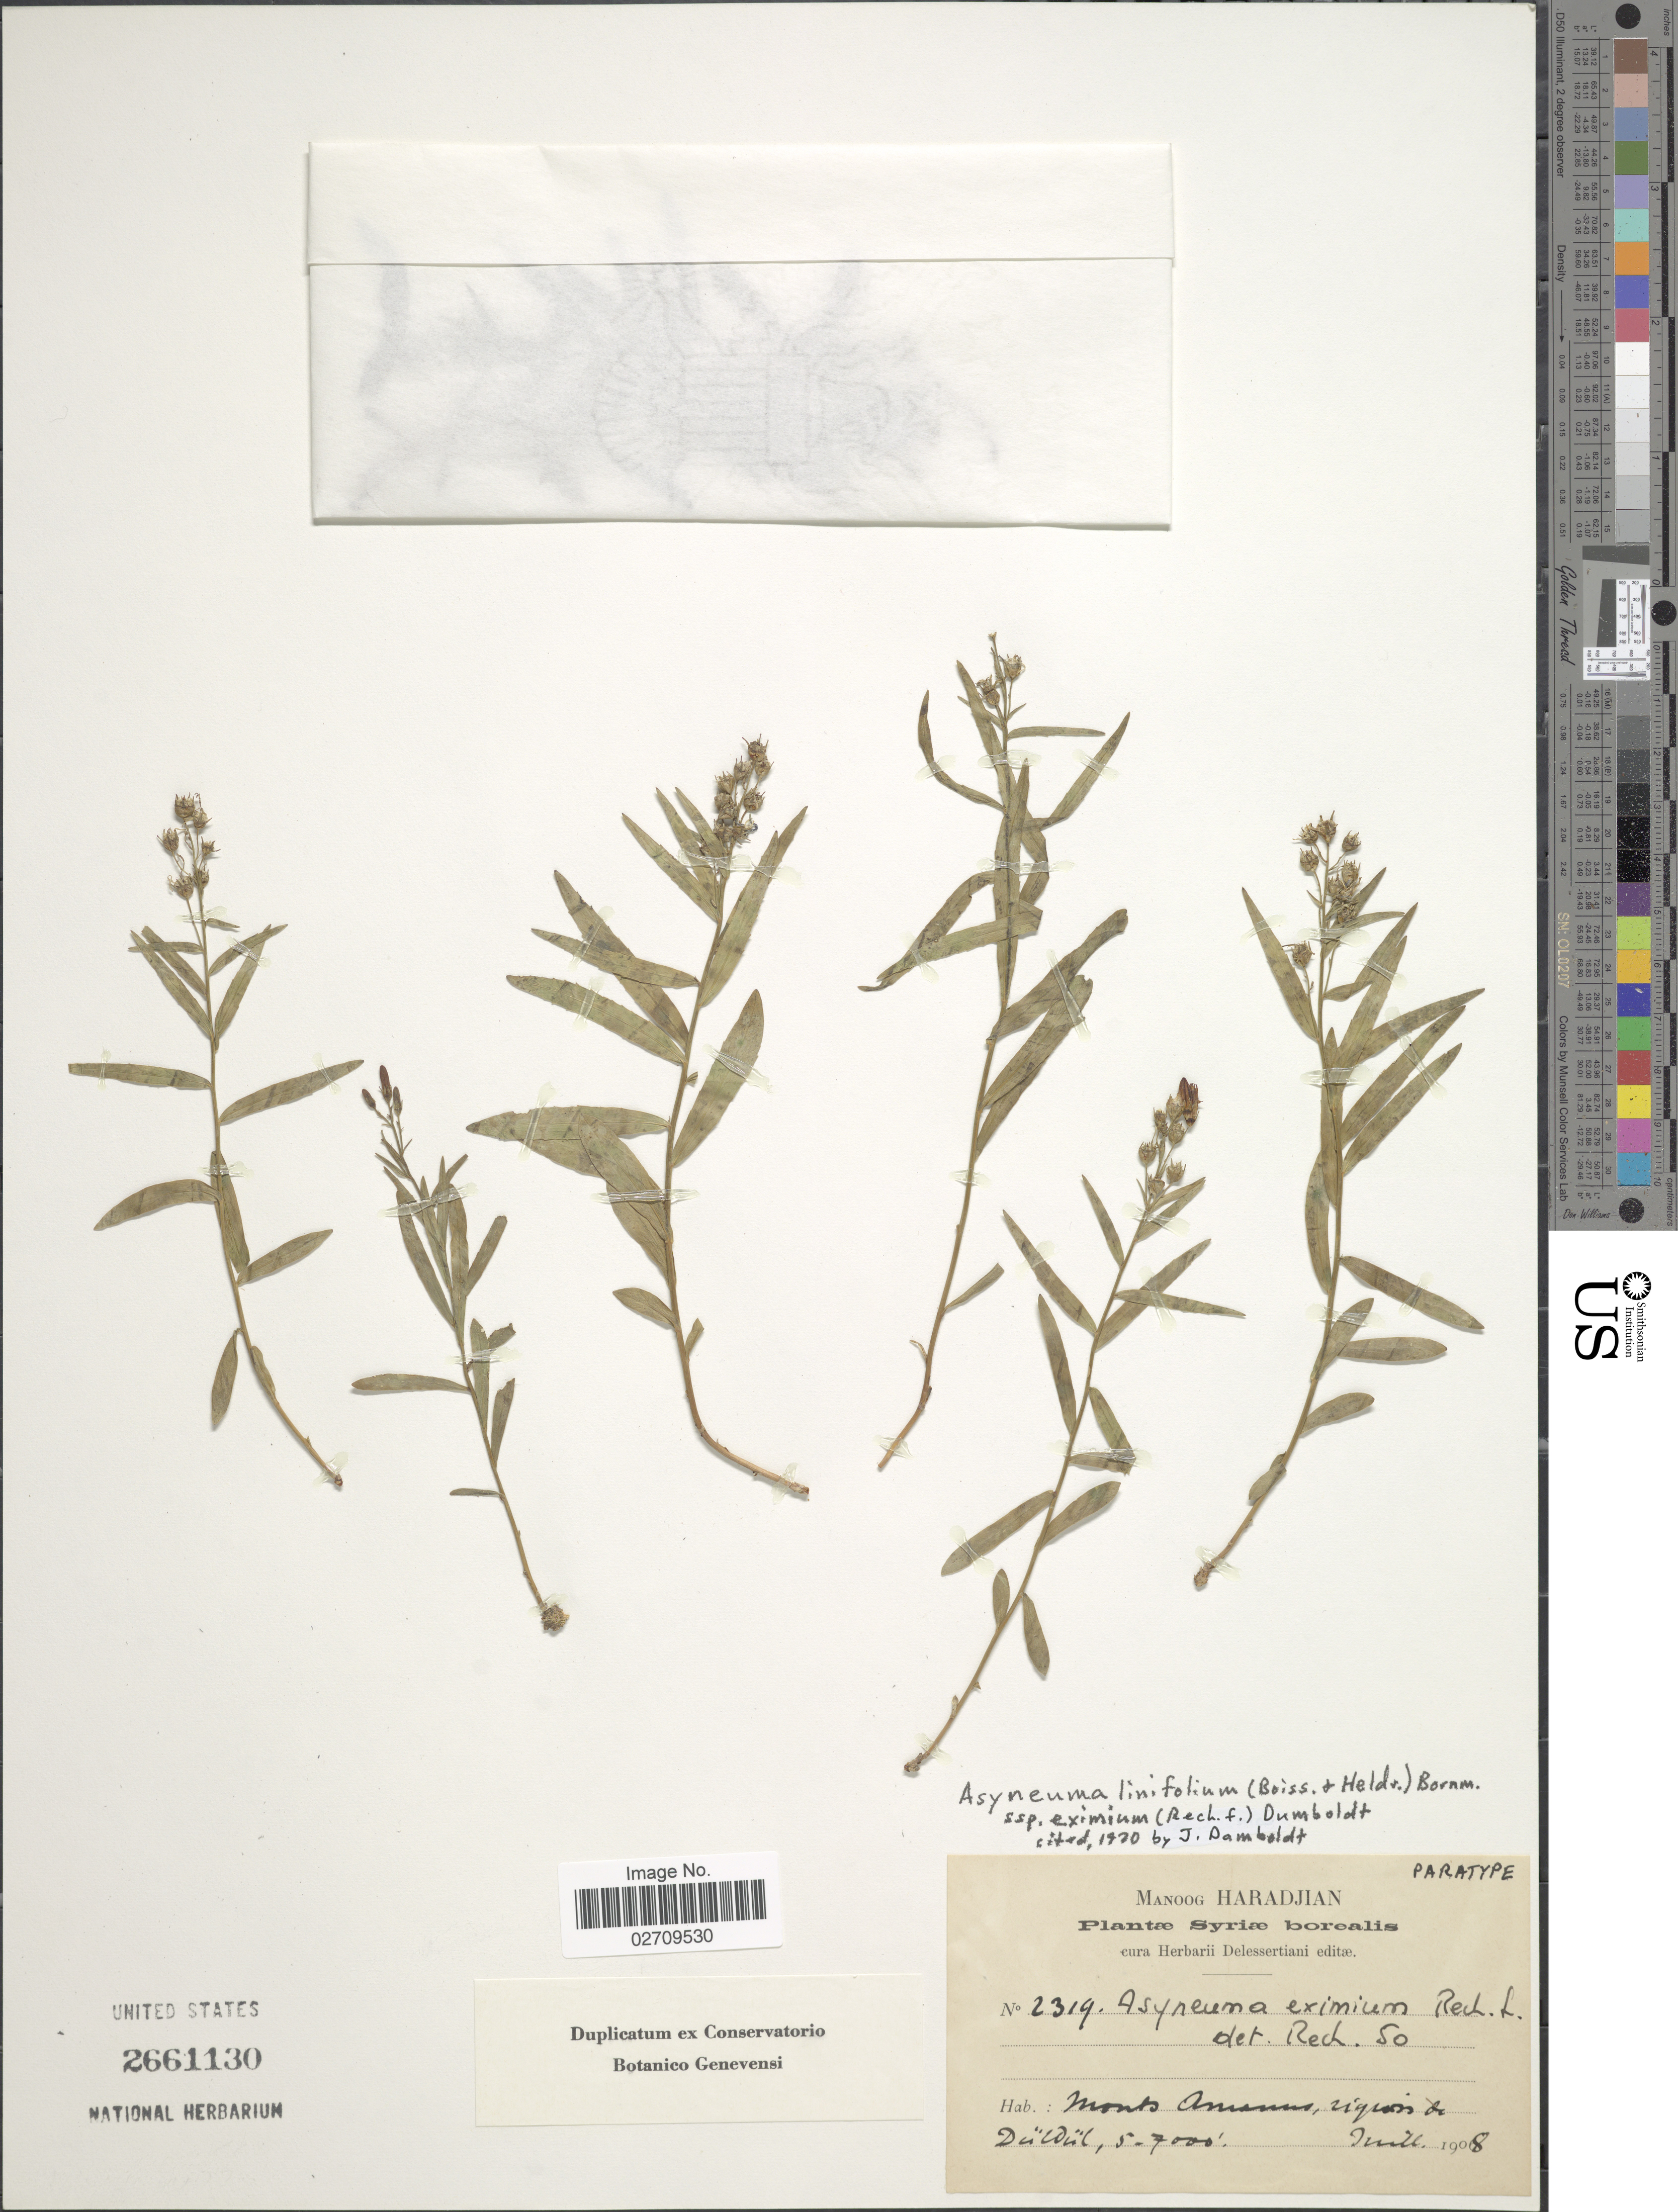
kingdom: Plantae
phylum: Tracheophyta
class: Magnoliopsida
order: Asterales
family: Campanulaceae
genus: Asyneuma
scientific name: Asyneuma limonifolium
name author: (L.) Janch.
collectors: M. Haradjian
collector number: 2319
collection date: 1908-06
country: Syria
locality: Monts Amamus, rigeon de Durldul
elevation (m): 1524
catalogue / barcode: US 2661130